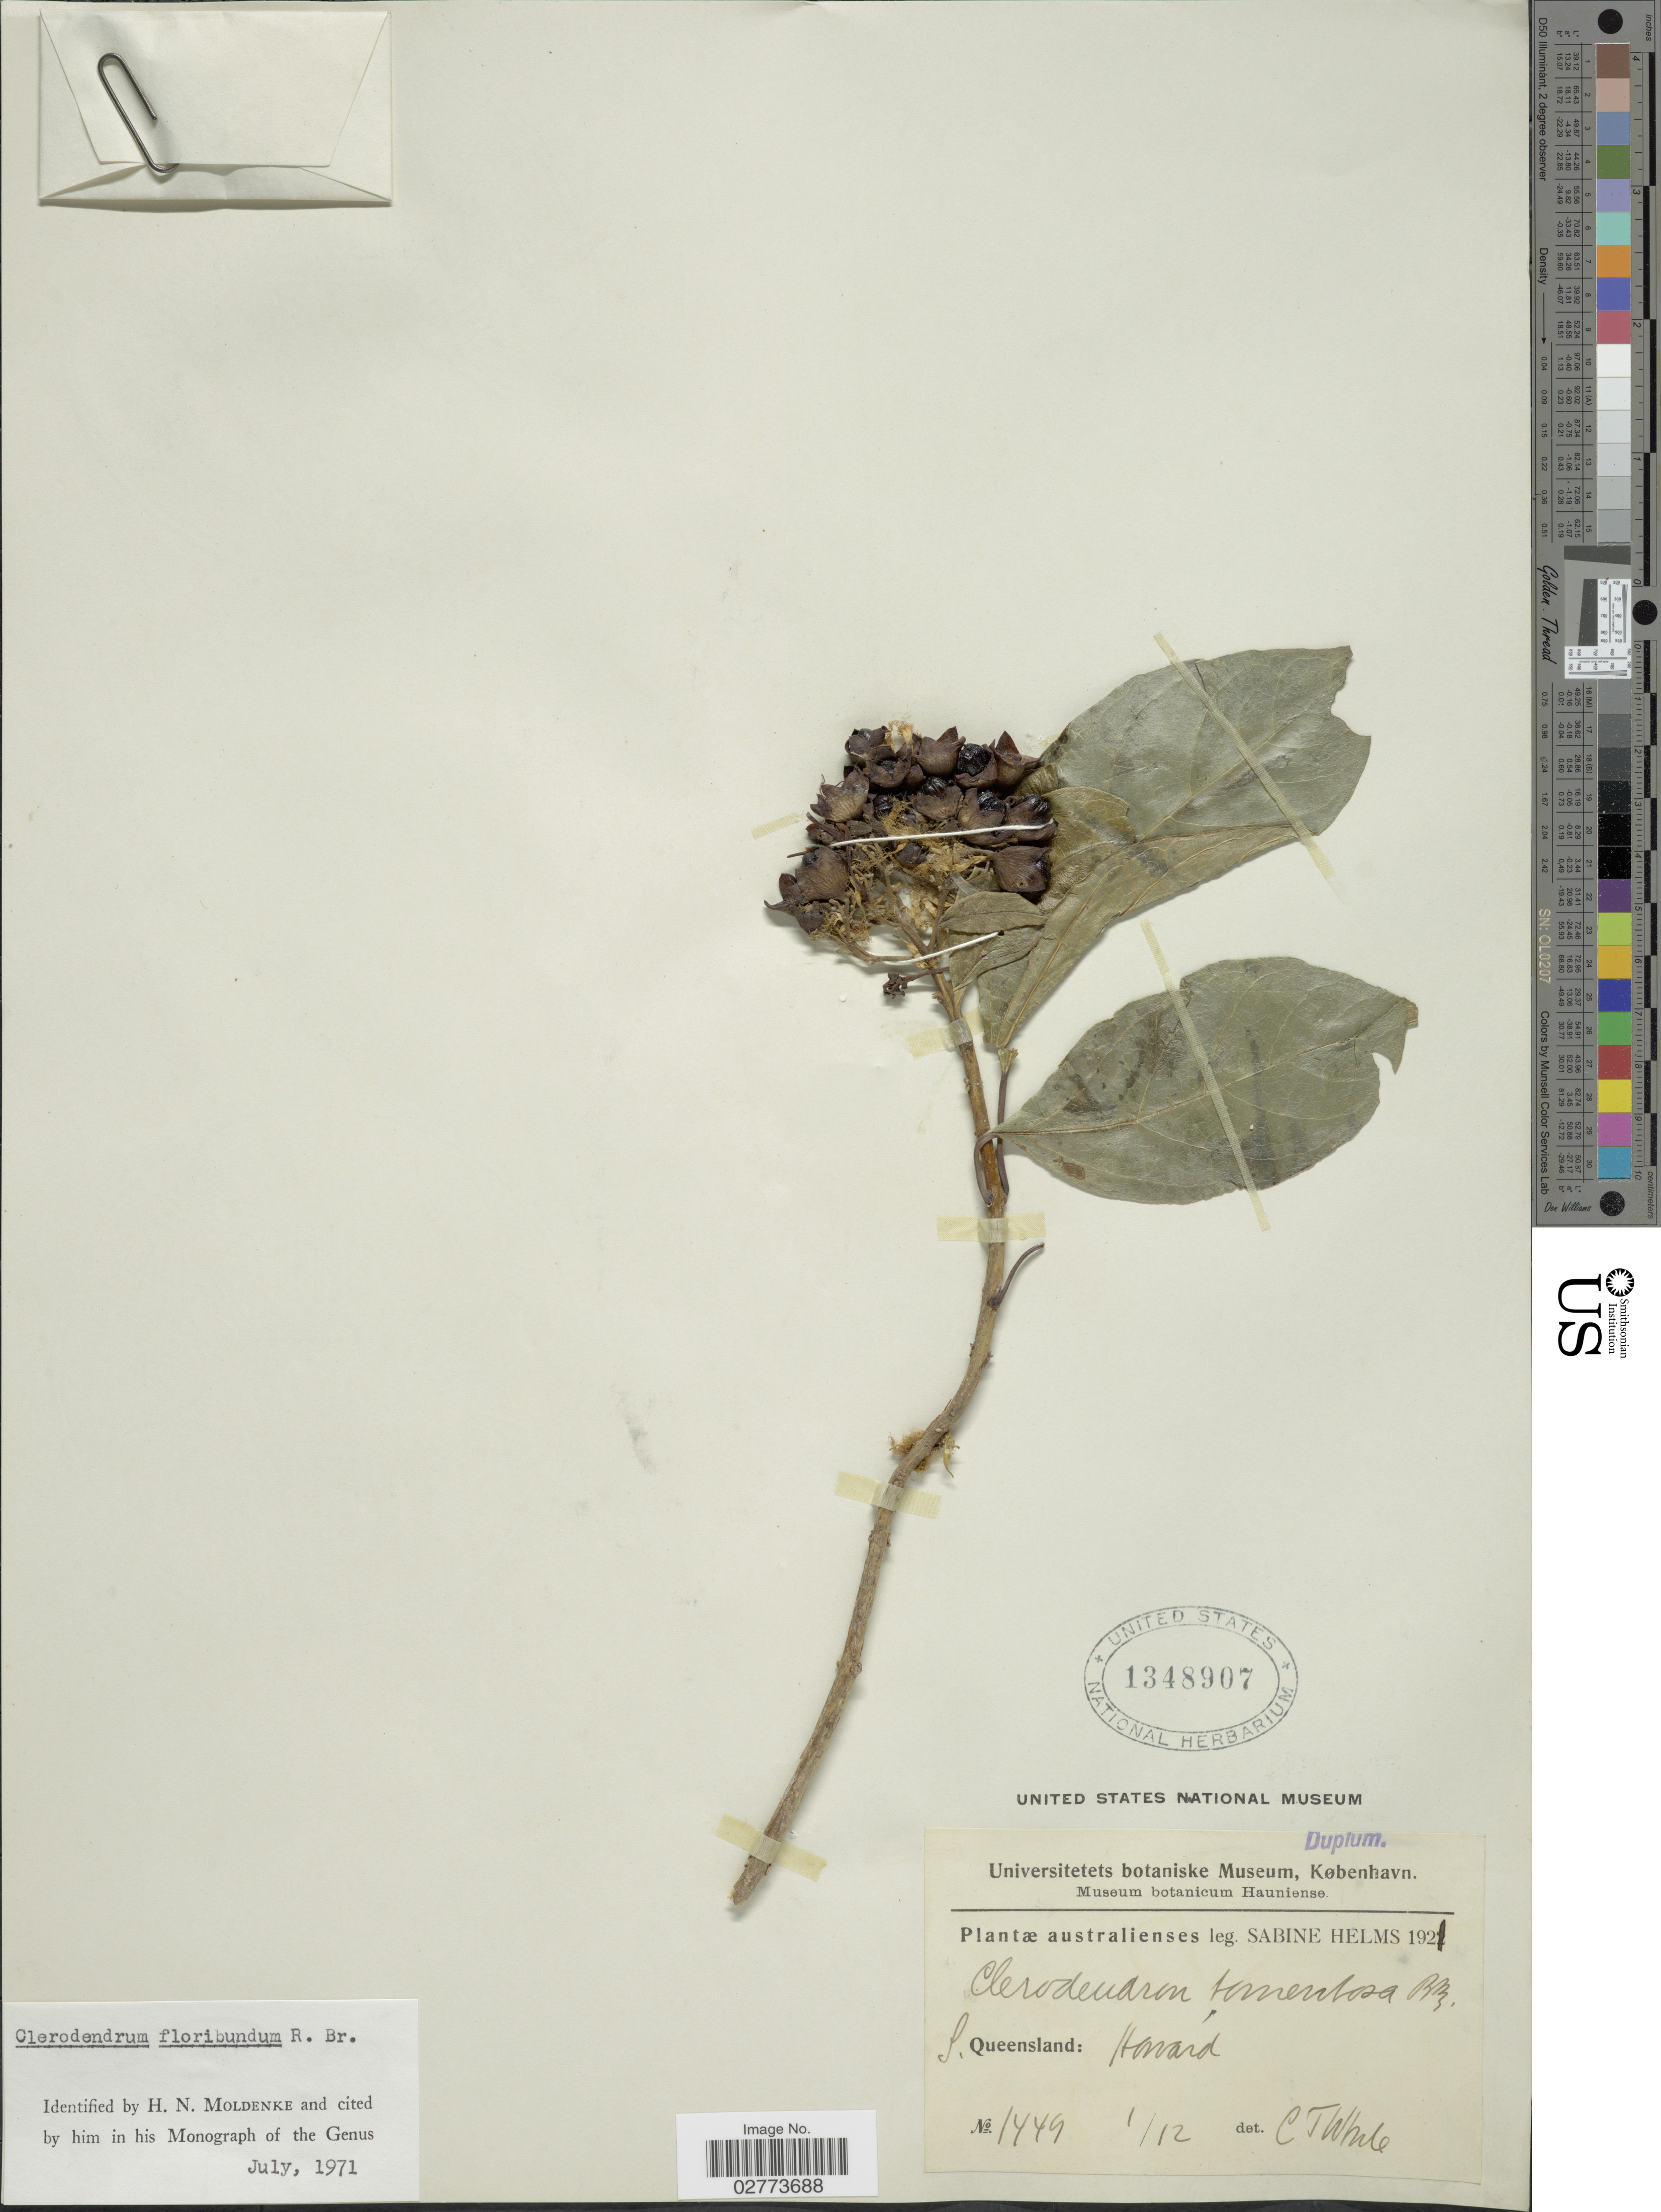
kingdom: Plantae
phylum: Tracheophyta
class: Magnoliopsida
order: Lamiales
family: Lamiaceae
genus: Clerodendrum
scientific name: Clerodendrum floribundum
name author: R. Br.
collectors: S. Helms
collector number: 1449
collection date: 1921-12-01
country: Australia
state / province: Queensland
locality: S. Queensland: Howard.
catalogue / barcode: US 1348907